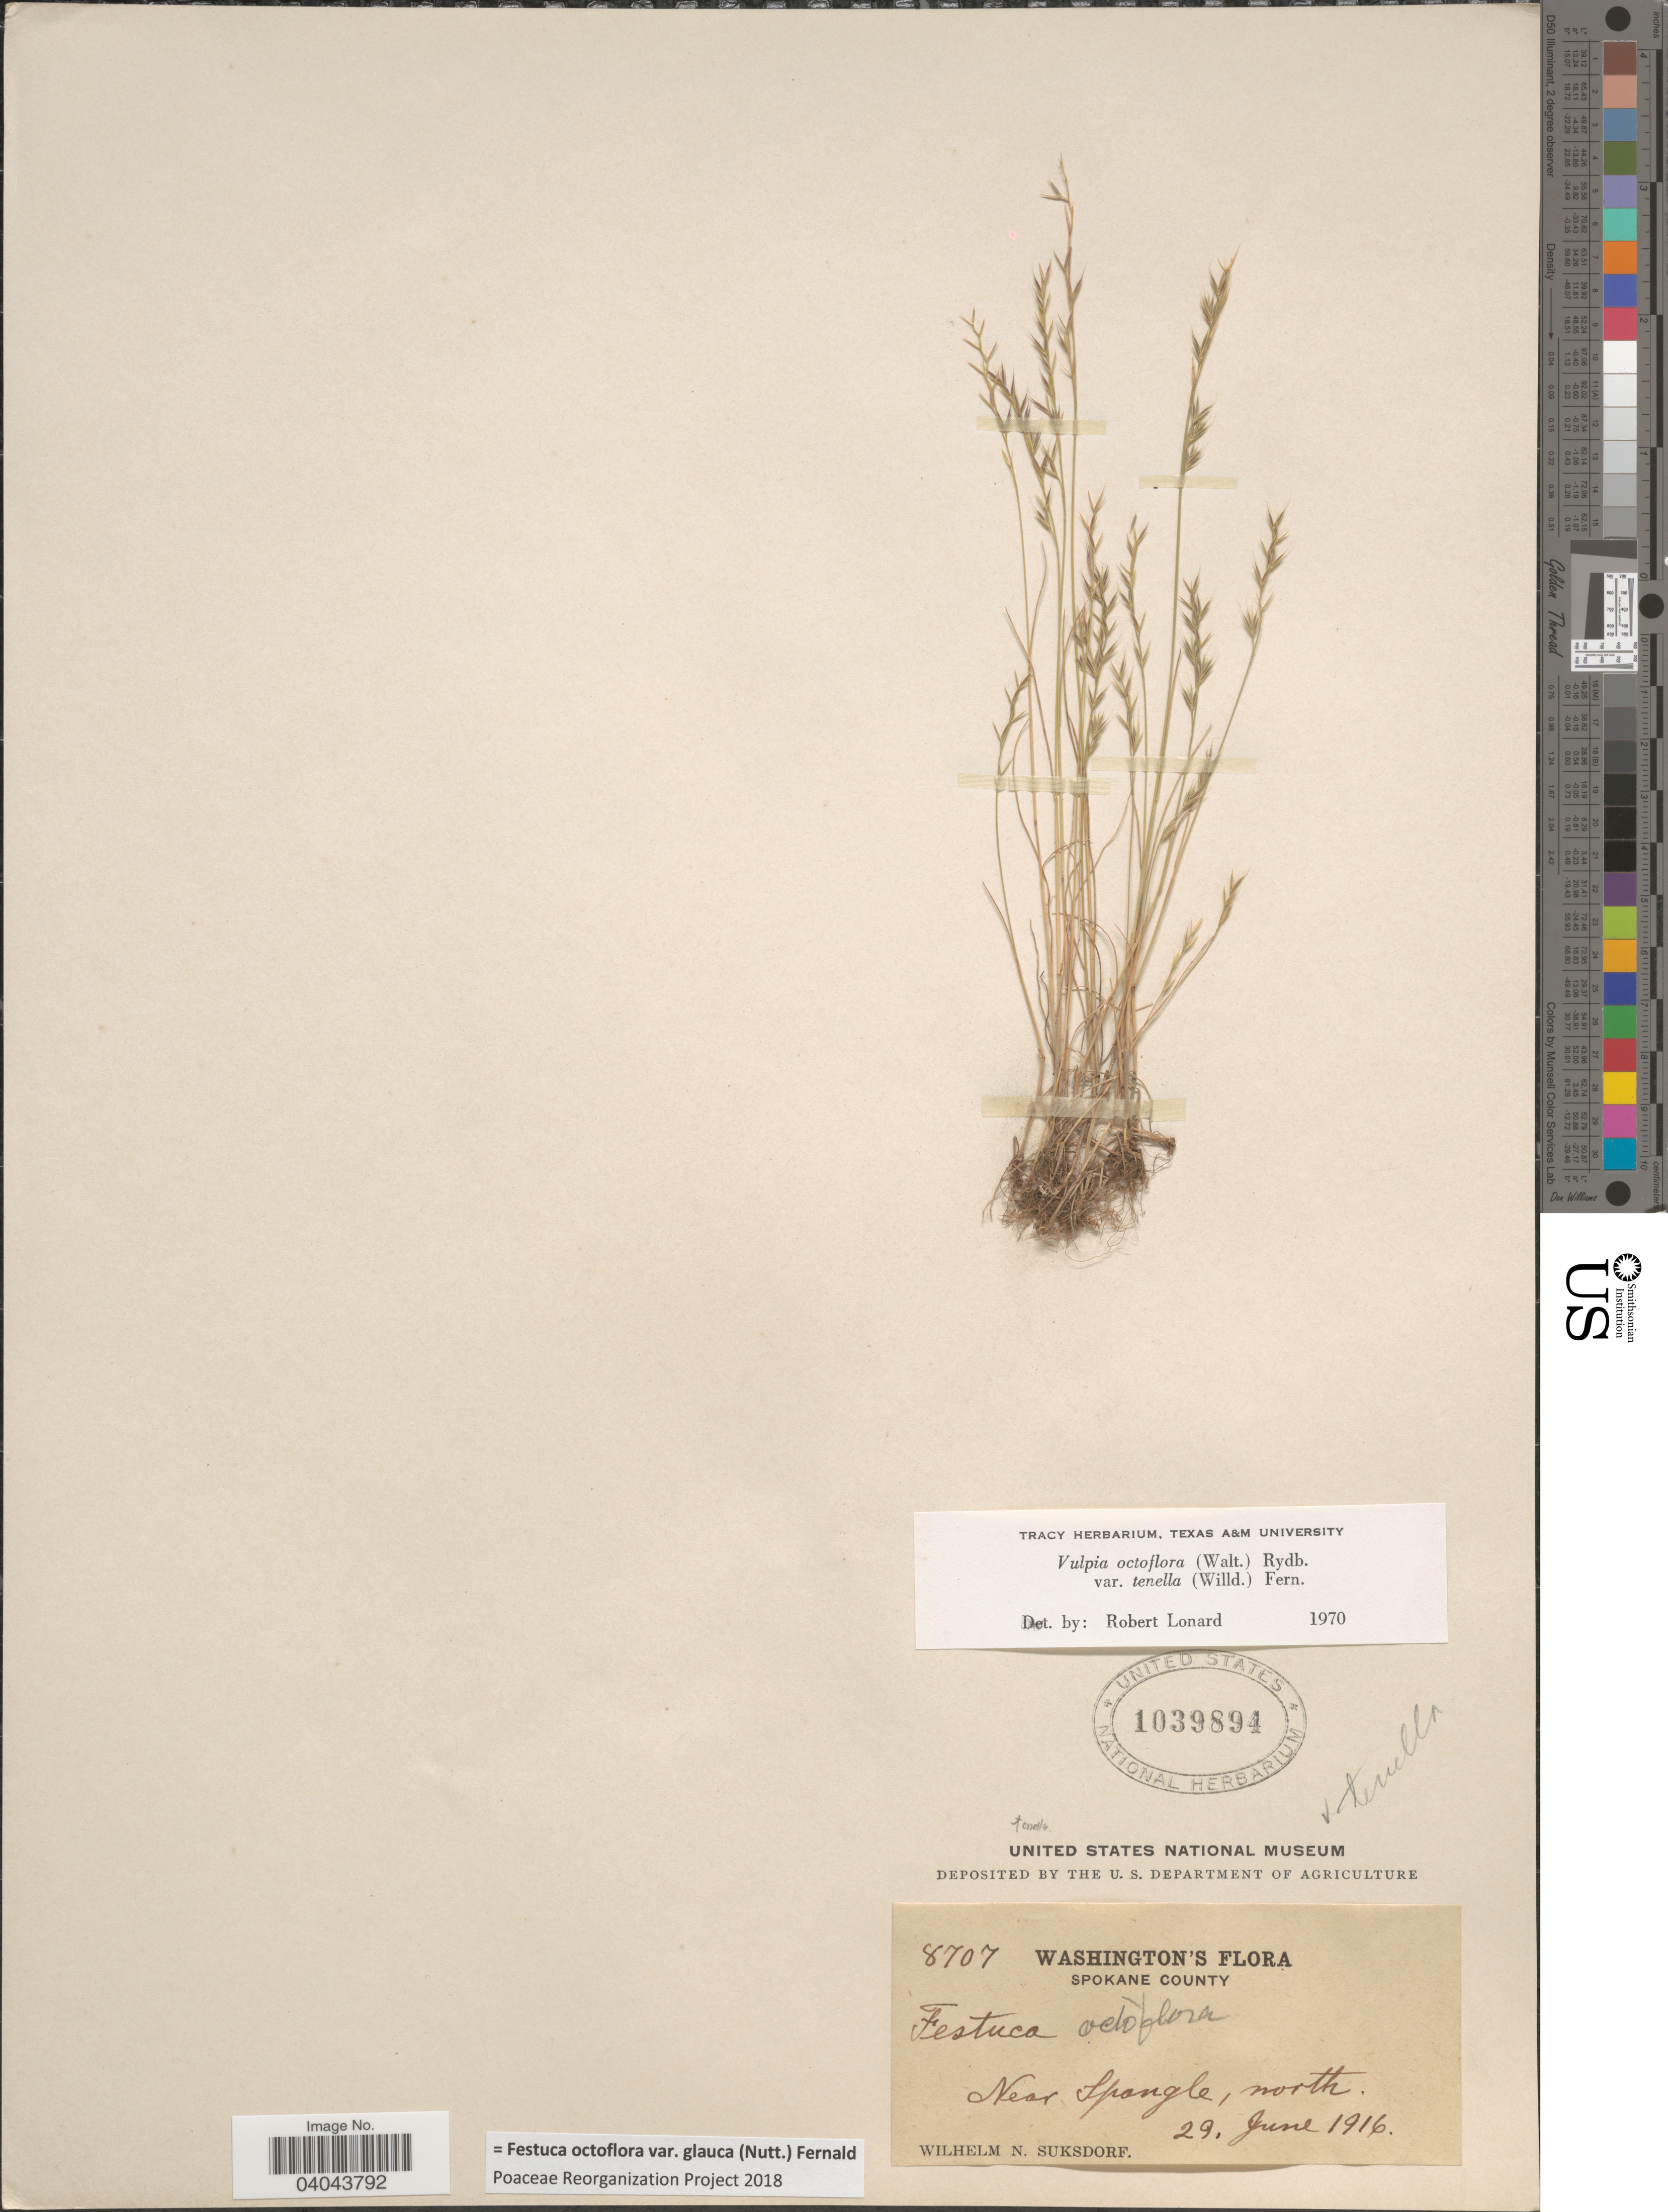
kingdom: Plantae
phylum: Tracheophyta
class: Liliopsida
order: Poales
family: Poaceae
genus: Festuca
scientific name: Festuca octoflora var. glauca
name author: (Nutt.) Fernald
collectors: W. N. Suksdorf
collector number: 8707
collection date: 1916-06-29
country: United States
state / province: Washington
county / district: Spokane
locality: Spokane County. Near Spangle, north.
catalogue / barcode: US 1039894